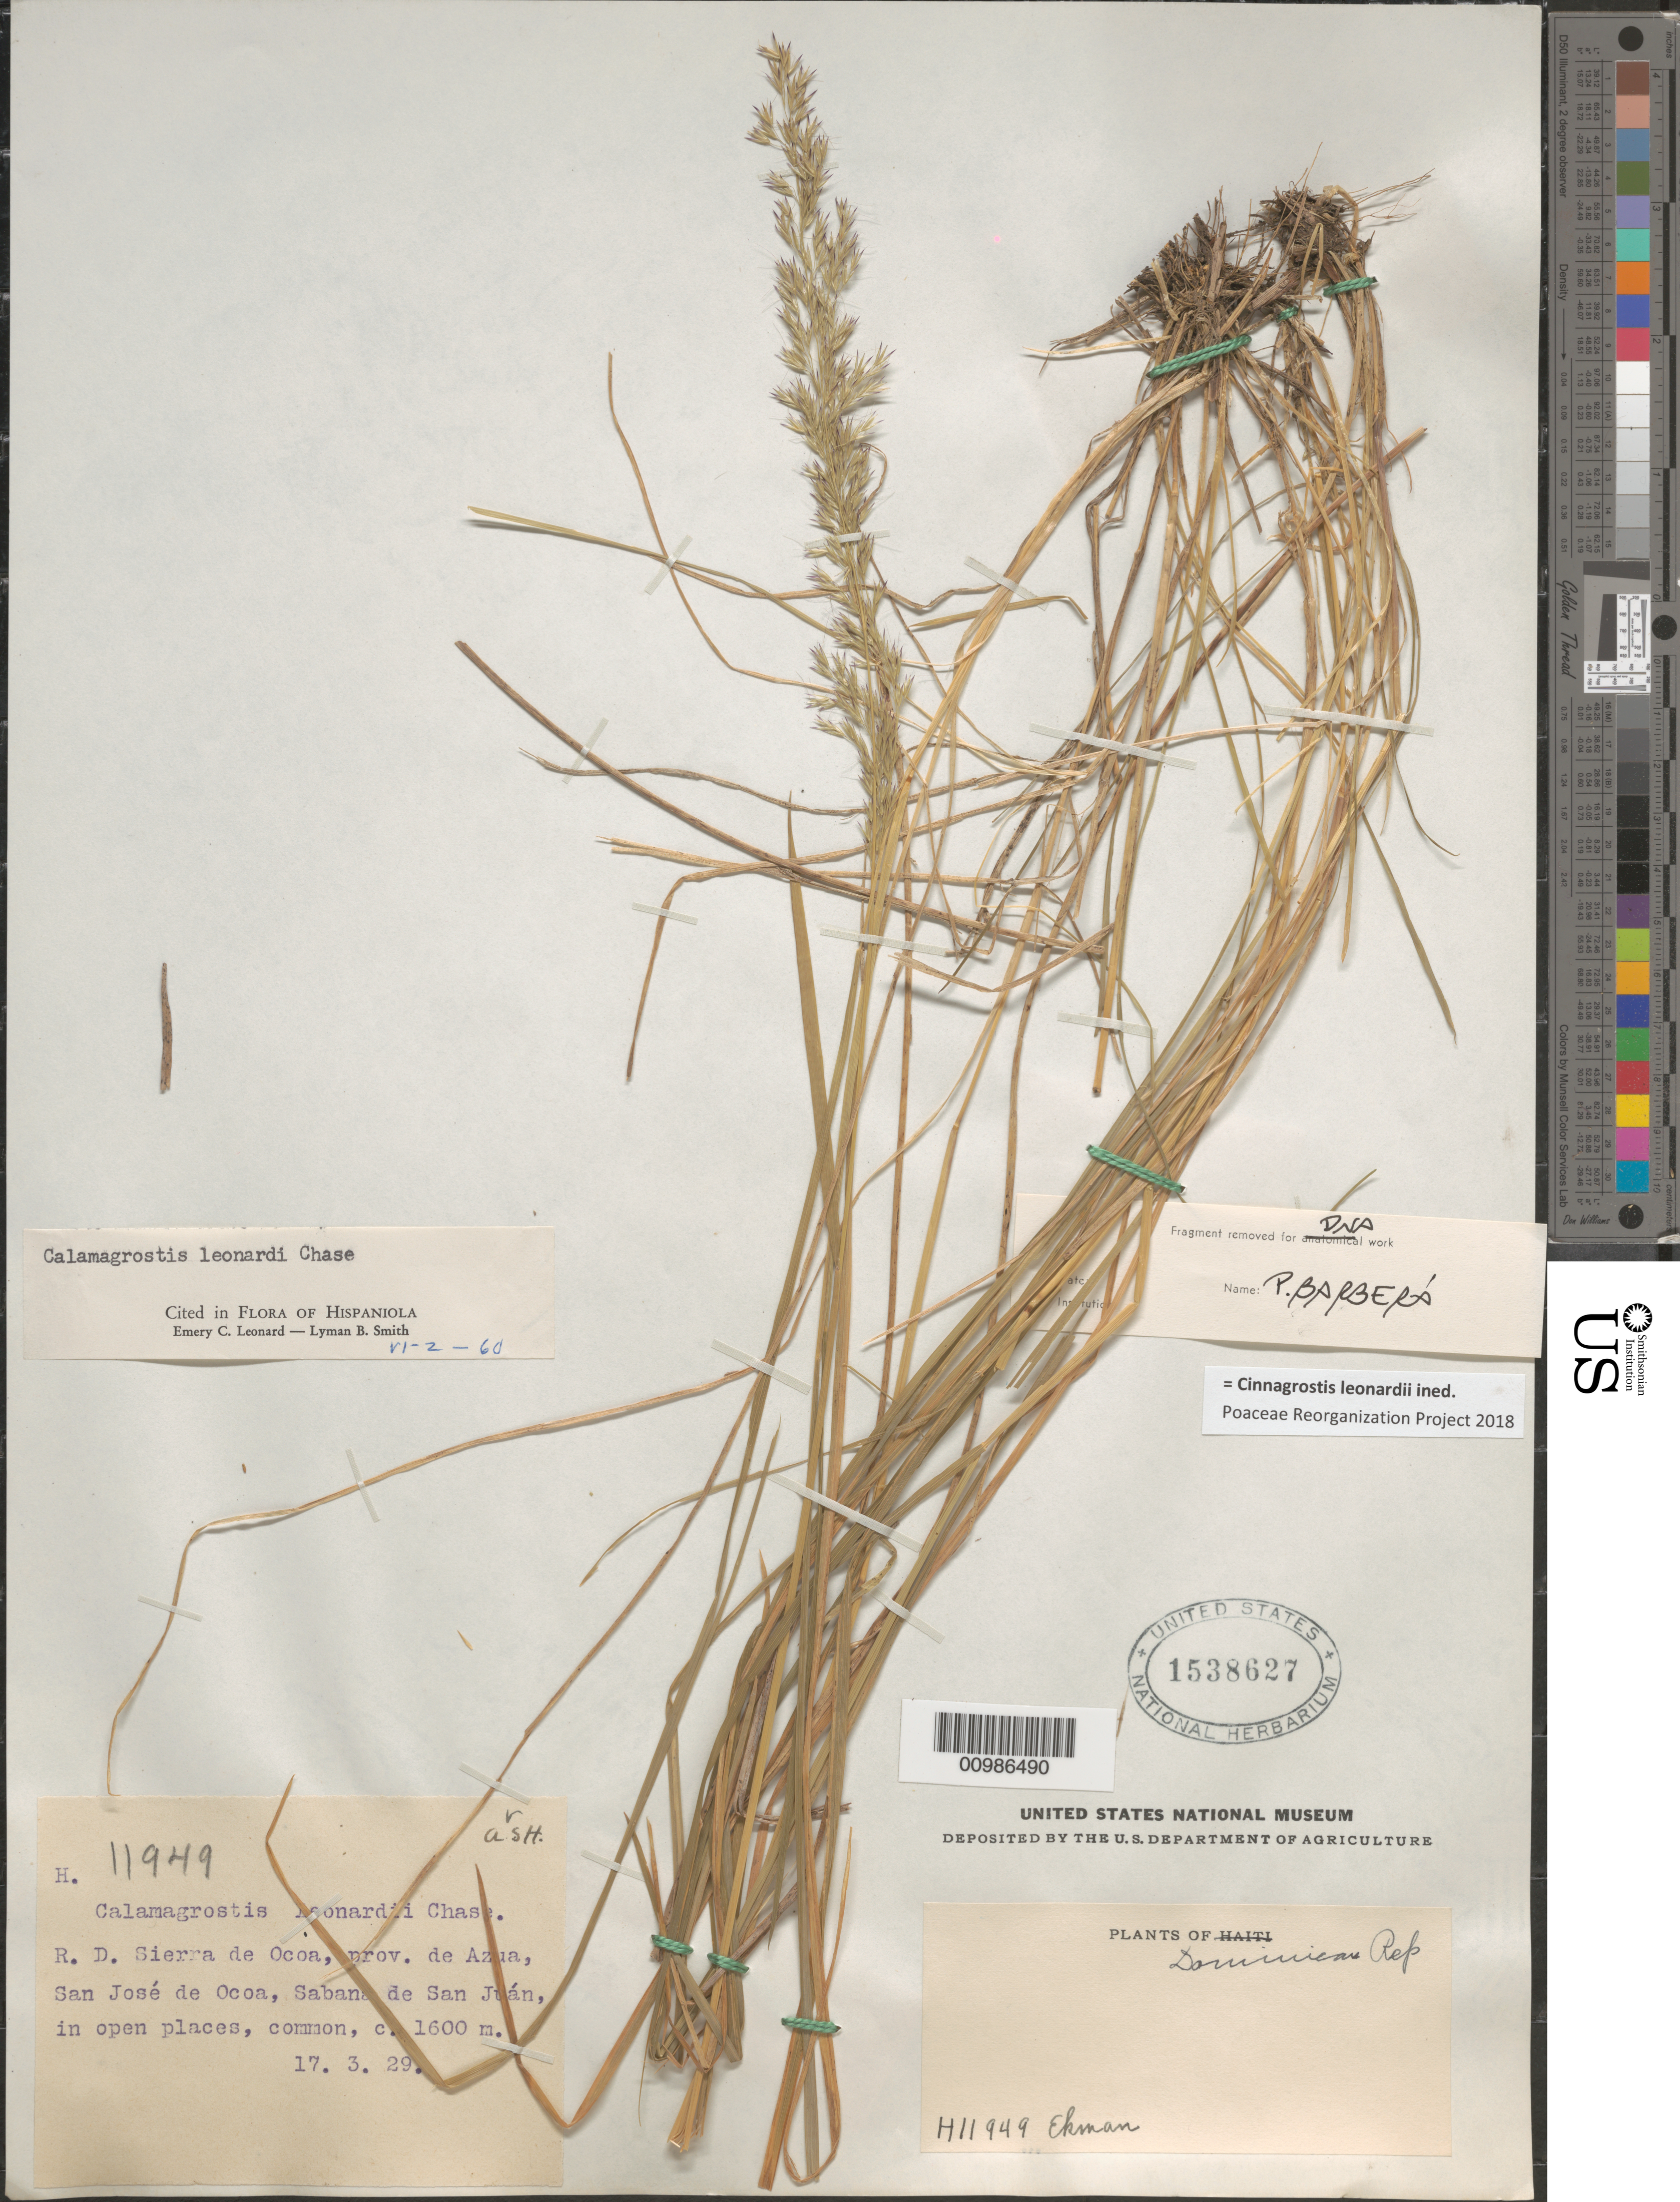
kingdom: Plantae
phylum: Tracheophyta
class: Liliopsida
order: Poales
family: Poaceae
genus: Cinnagrostis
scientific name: Cinnagrostis leonardii ined.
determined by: Poaceae Reorganization Project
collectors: E. L. Ekman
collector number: H 11949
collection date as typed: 17 Mar 1929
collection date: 1929-03-17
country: Dominican Republic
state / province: Azua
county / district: San José de Ocoa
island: Hispaniola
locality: Sabana de San Juan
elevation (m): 1600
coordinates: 0 N, 0 E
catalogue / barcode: US 1538627